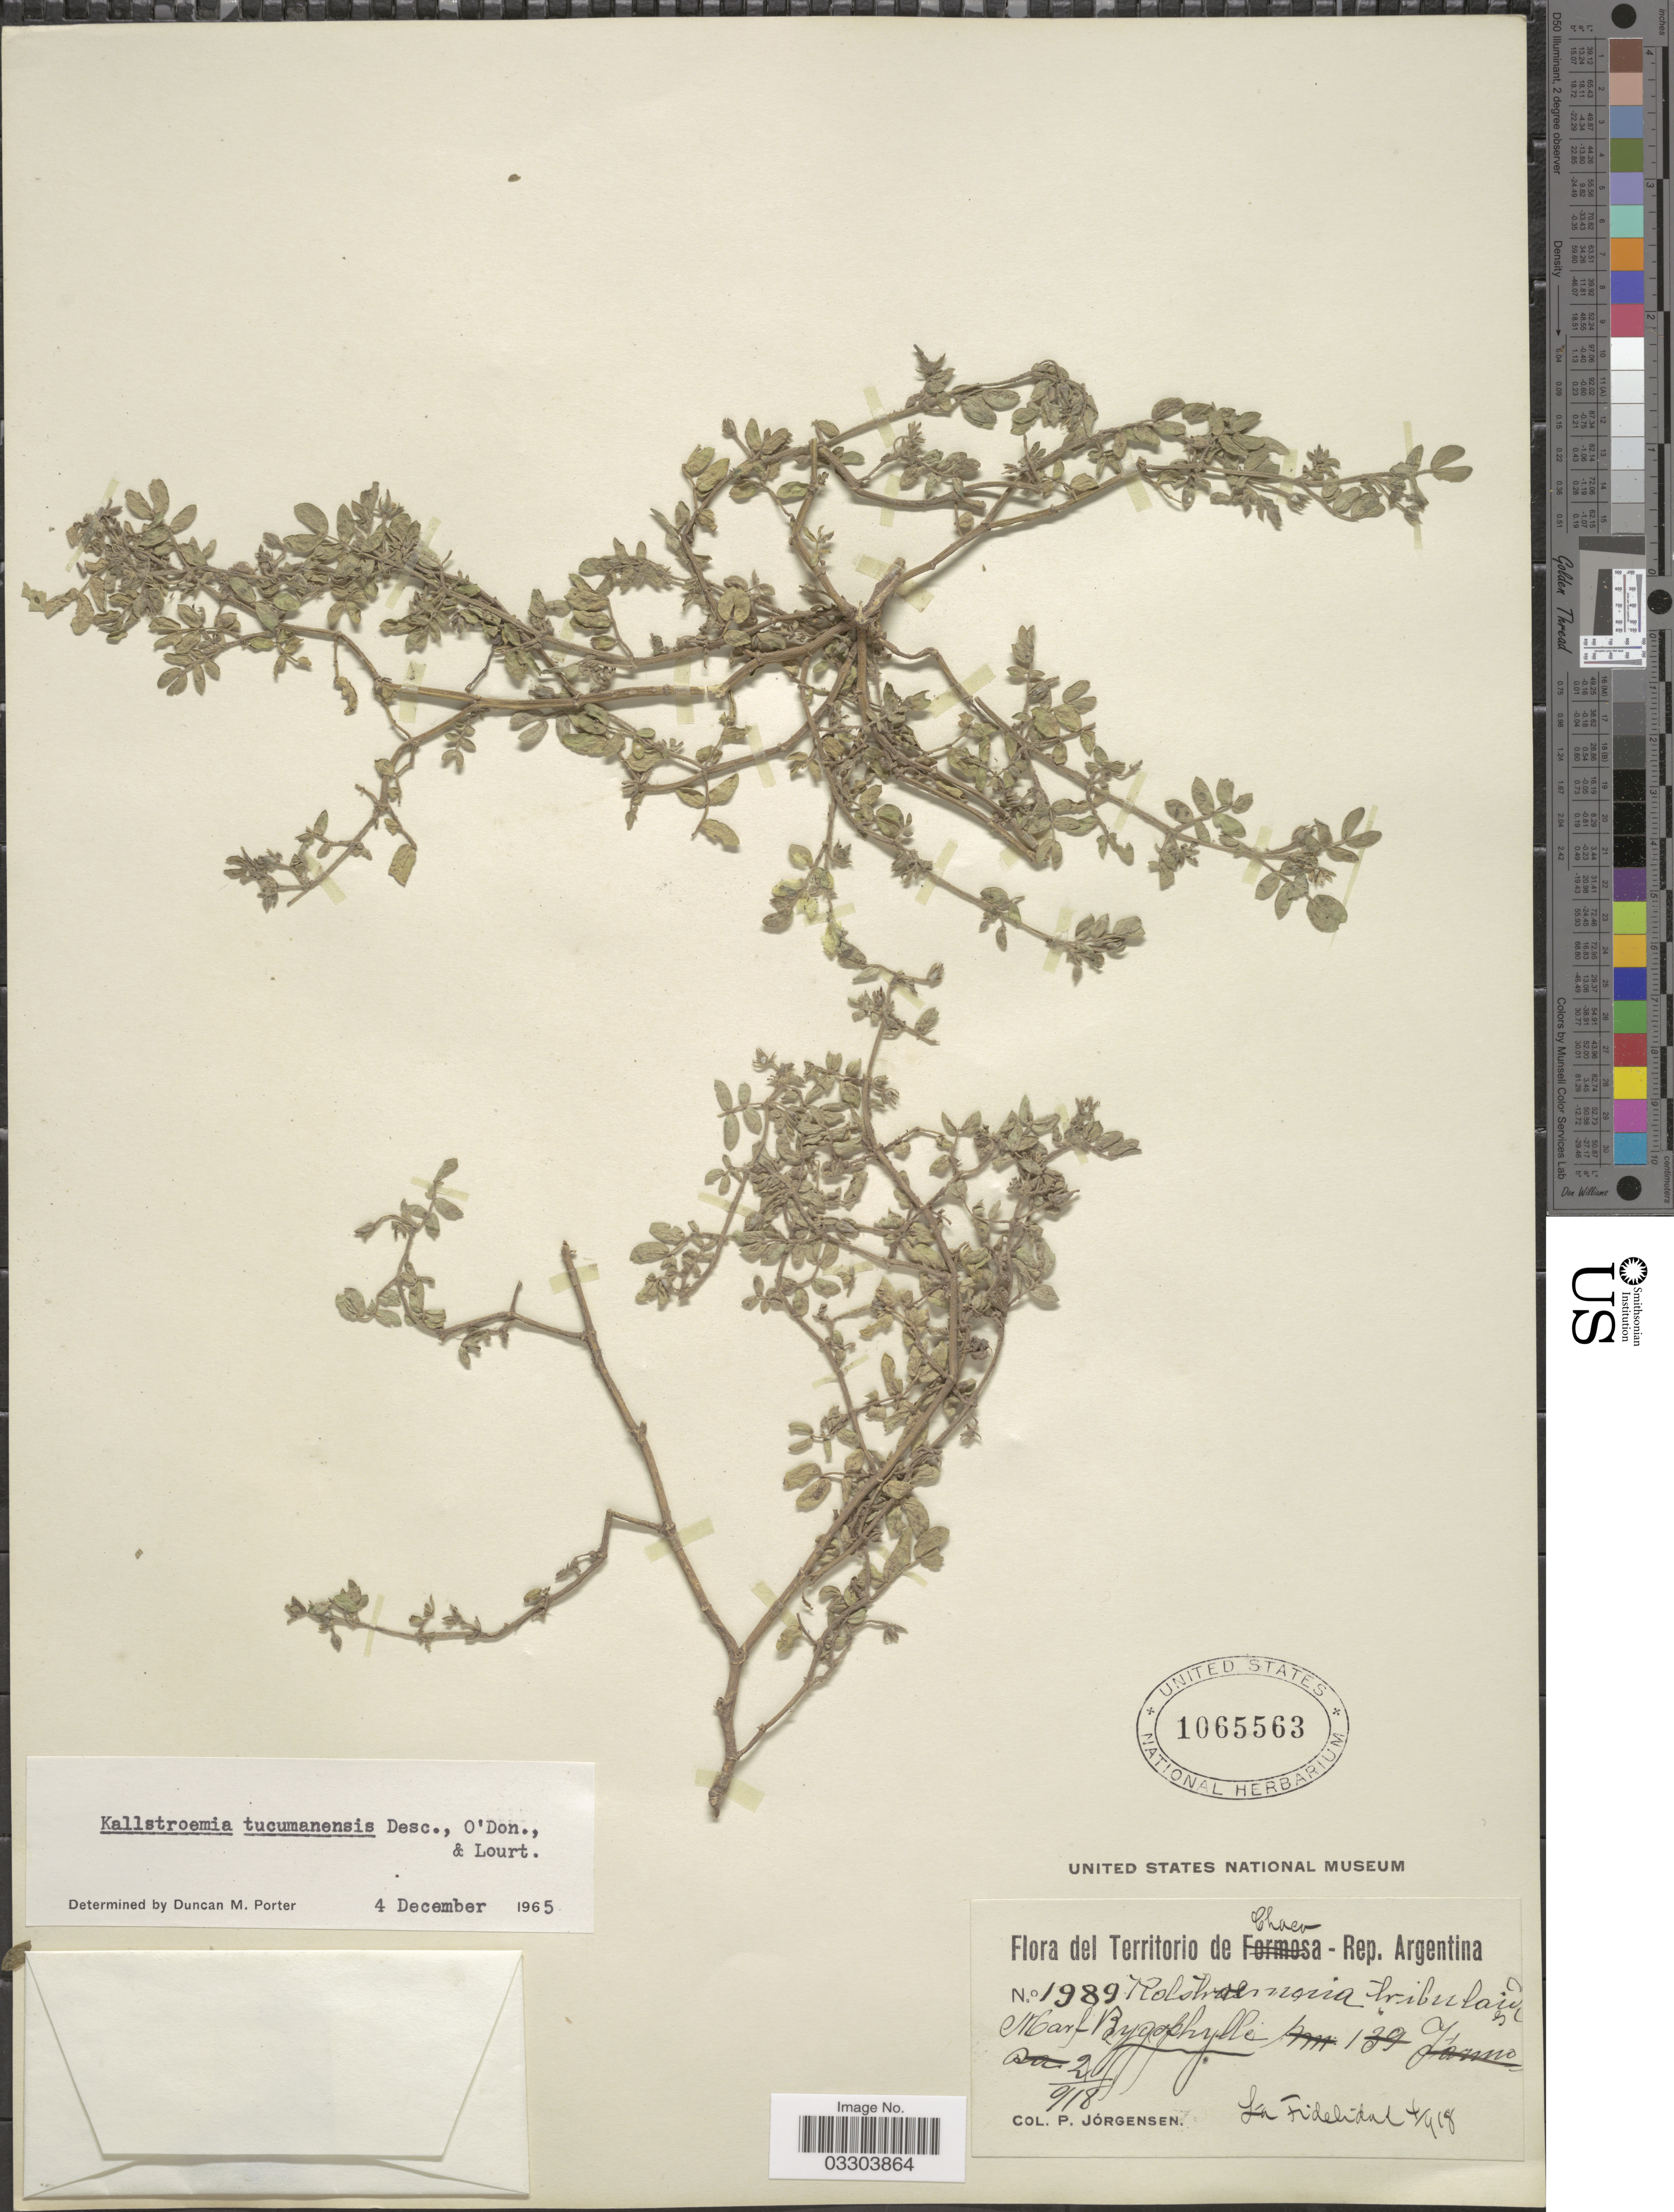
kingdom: Plantae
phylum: Tracheophyta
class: Magnoliopsida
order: Zygophyllales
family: Zygophyllaceae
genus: Kallstroemia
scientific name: Kallstroemia tucumanensis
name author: Descole et al.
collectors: P. Jörgensen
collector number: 1989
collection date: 1918-04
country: Argentina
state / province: Chaco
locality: La Fidelidad.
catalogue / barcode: US 1065563